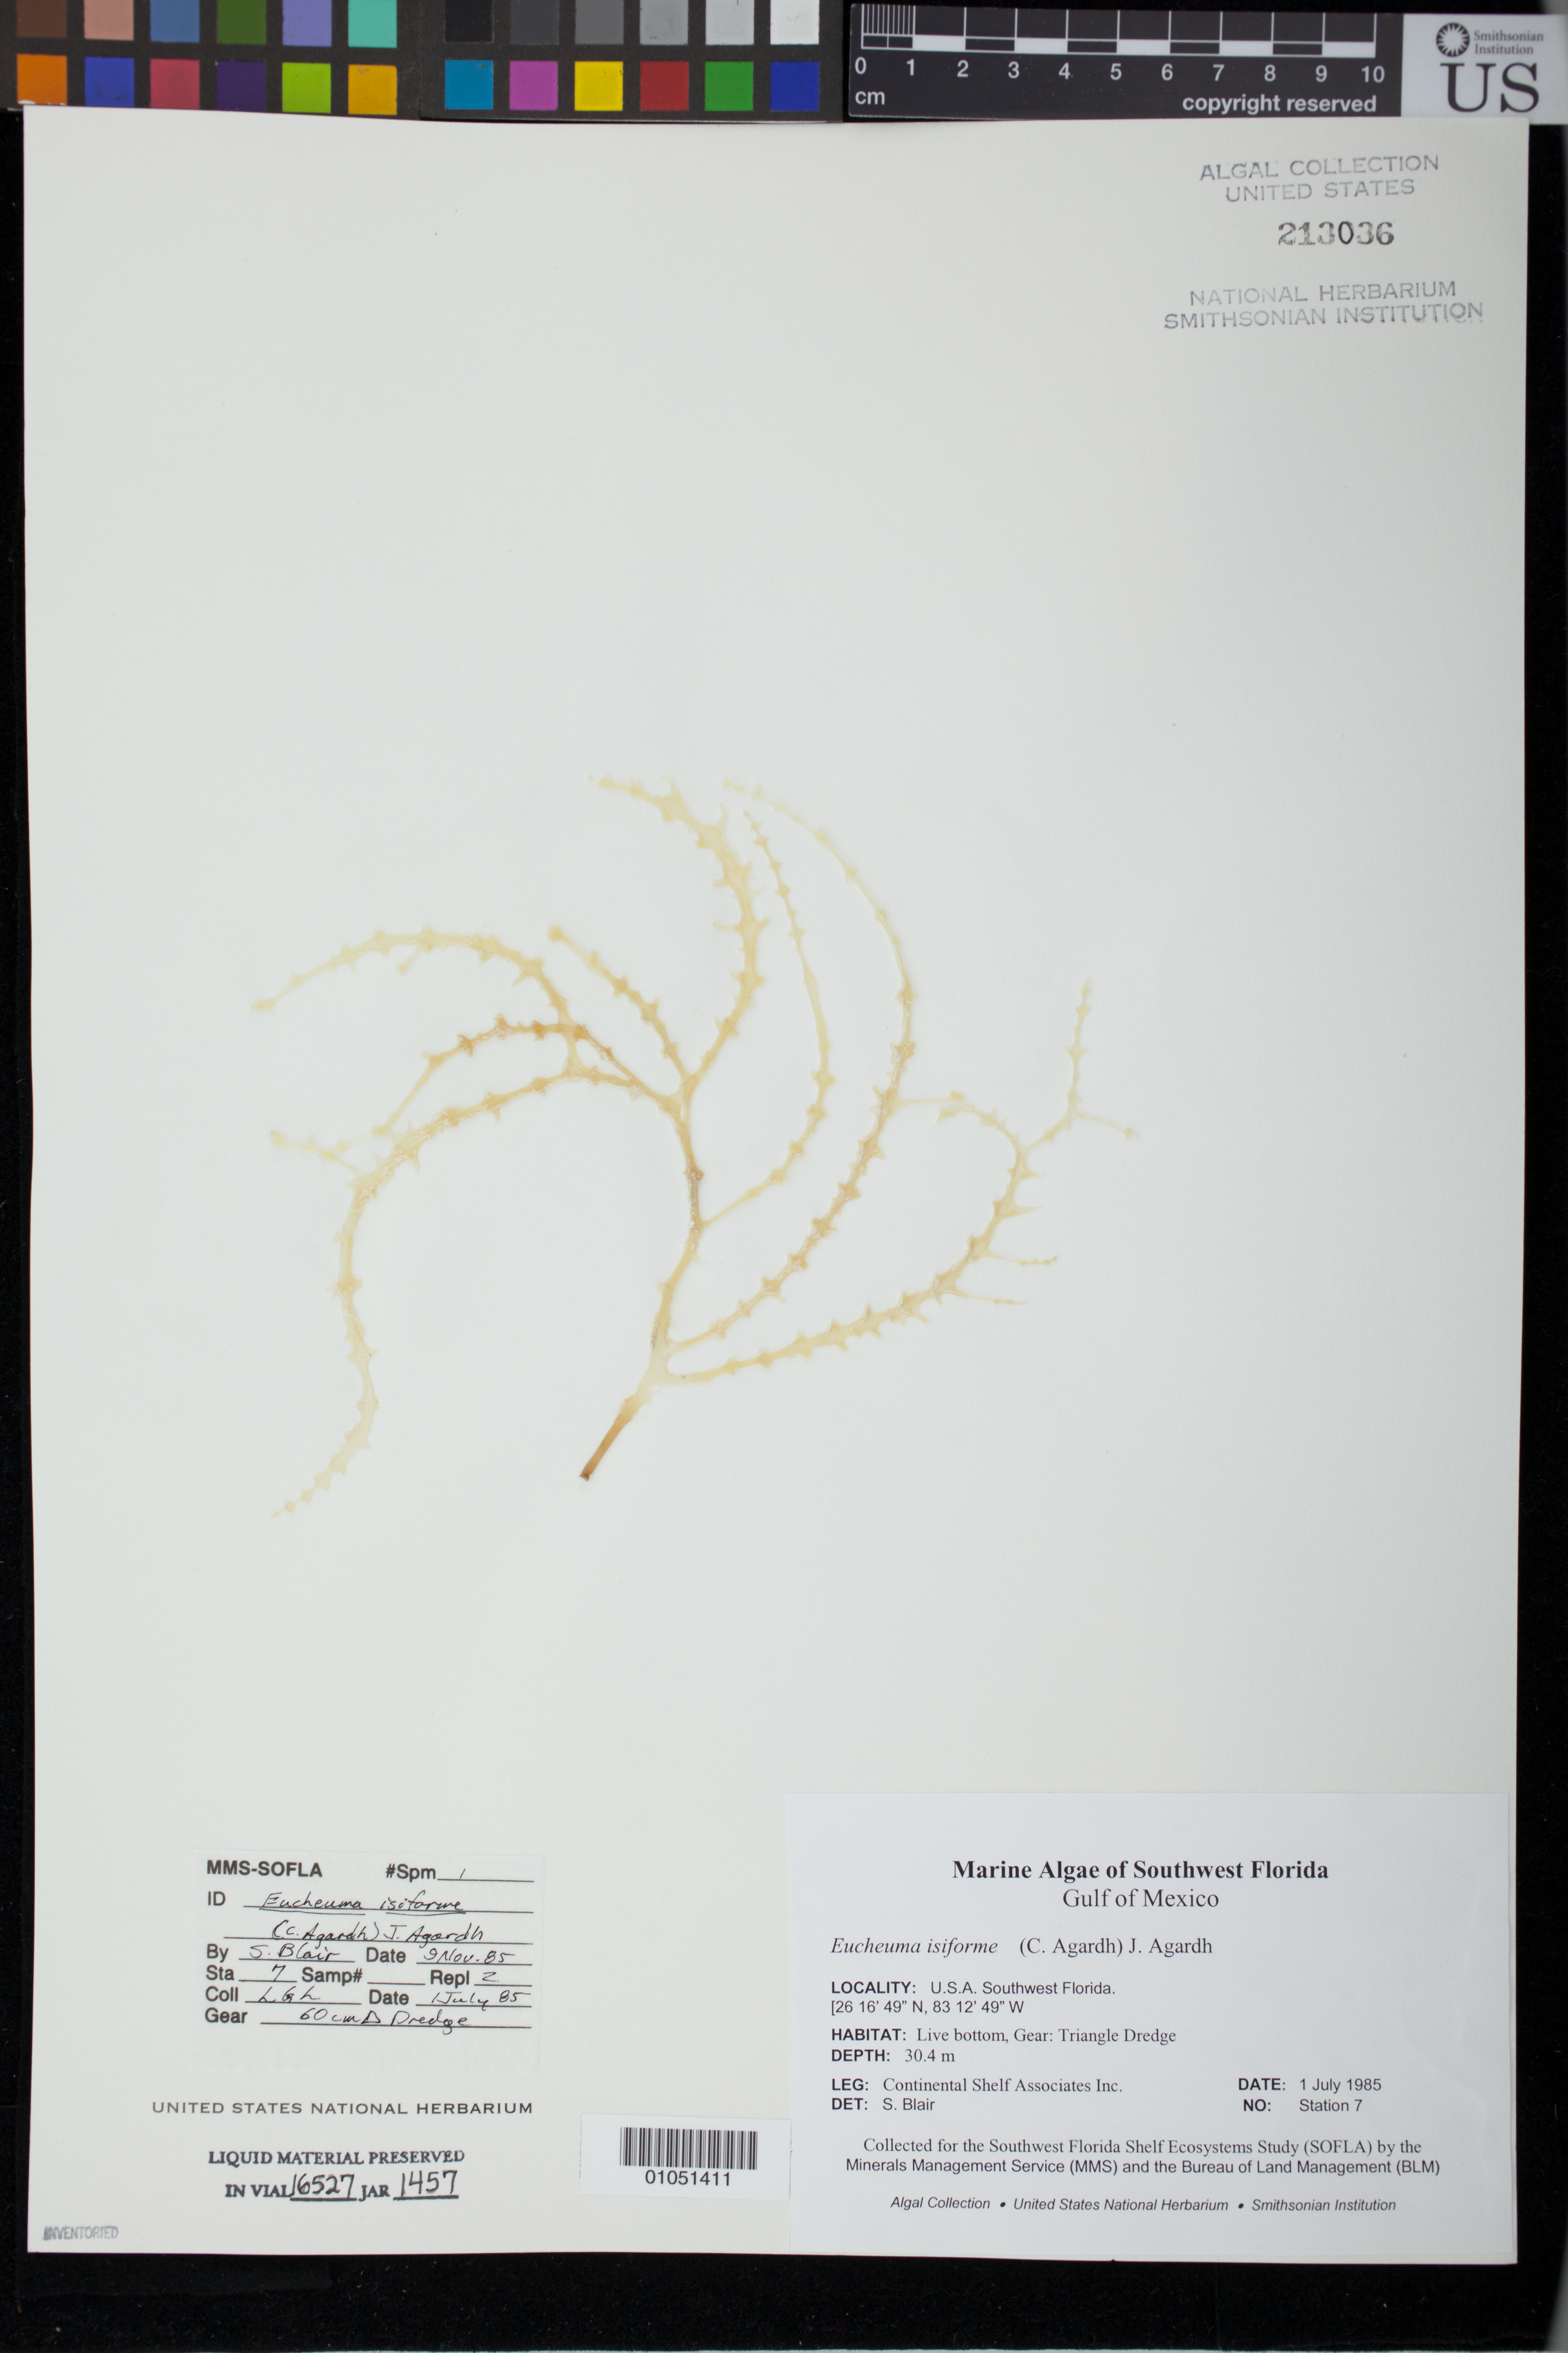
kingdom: Plantae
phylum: Rhodophyta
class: Florideophyceae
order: Gigartinales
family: Solieriaceae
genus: Eucheumatopsis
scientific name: Eucheumatopsis isiformis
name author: (C. Agardh) M.L. Núñez-Resendiz et al.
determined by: Algae name updating Project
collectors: Continental Shelf Associates Inc.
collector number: Station 7 Repl 2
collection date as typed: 01 Jul 1985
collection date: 1985-07-01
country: United States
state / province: Florida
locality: Gulf of Mexico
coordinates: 26 16'49"N, 83 12'49"W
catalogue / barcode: US 213036